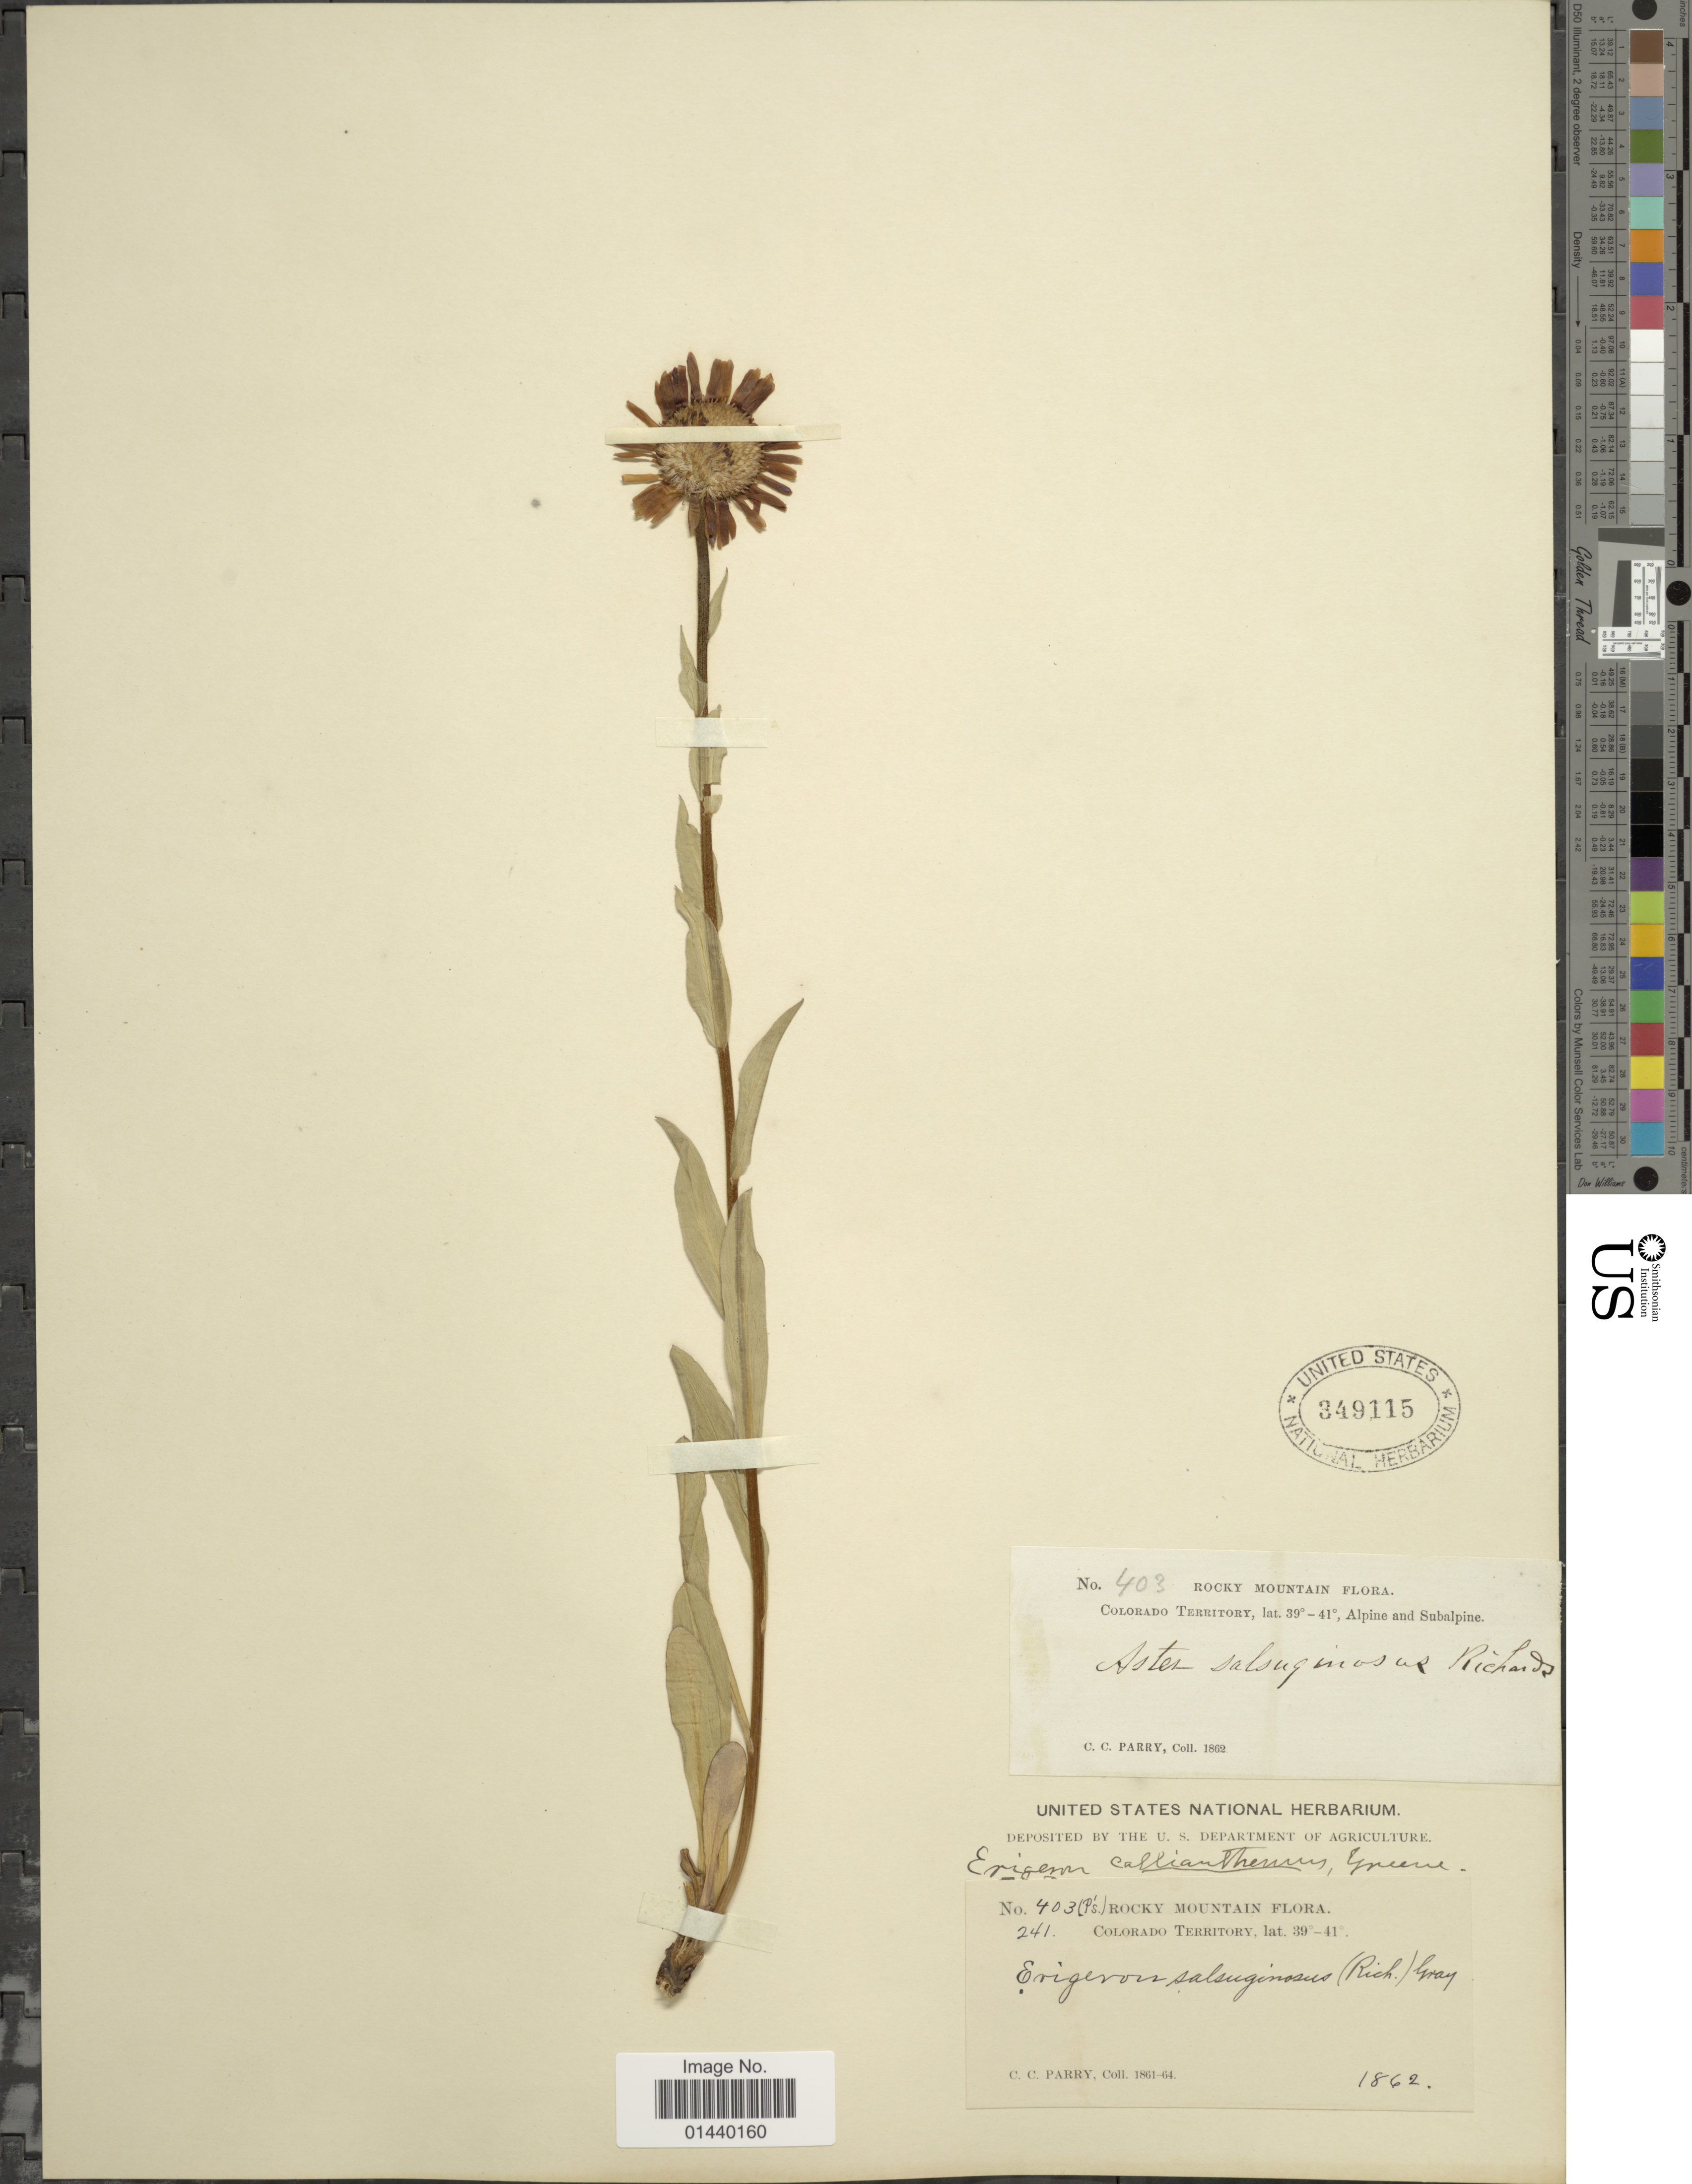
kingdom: Plantae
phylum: Tracheophyta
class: Magnoliopsida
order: Asterales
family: Asteraceae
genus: Erigeron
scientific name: Erigeron salsuginosus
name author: (Richardson ex R. Br.) A. Gray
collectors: C. C. Parry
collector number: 403 (P's) 241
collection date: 1862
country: United States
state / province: Colorado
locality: Rocky Mountain. Colorado Territory.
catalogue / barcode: US 349115